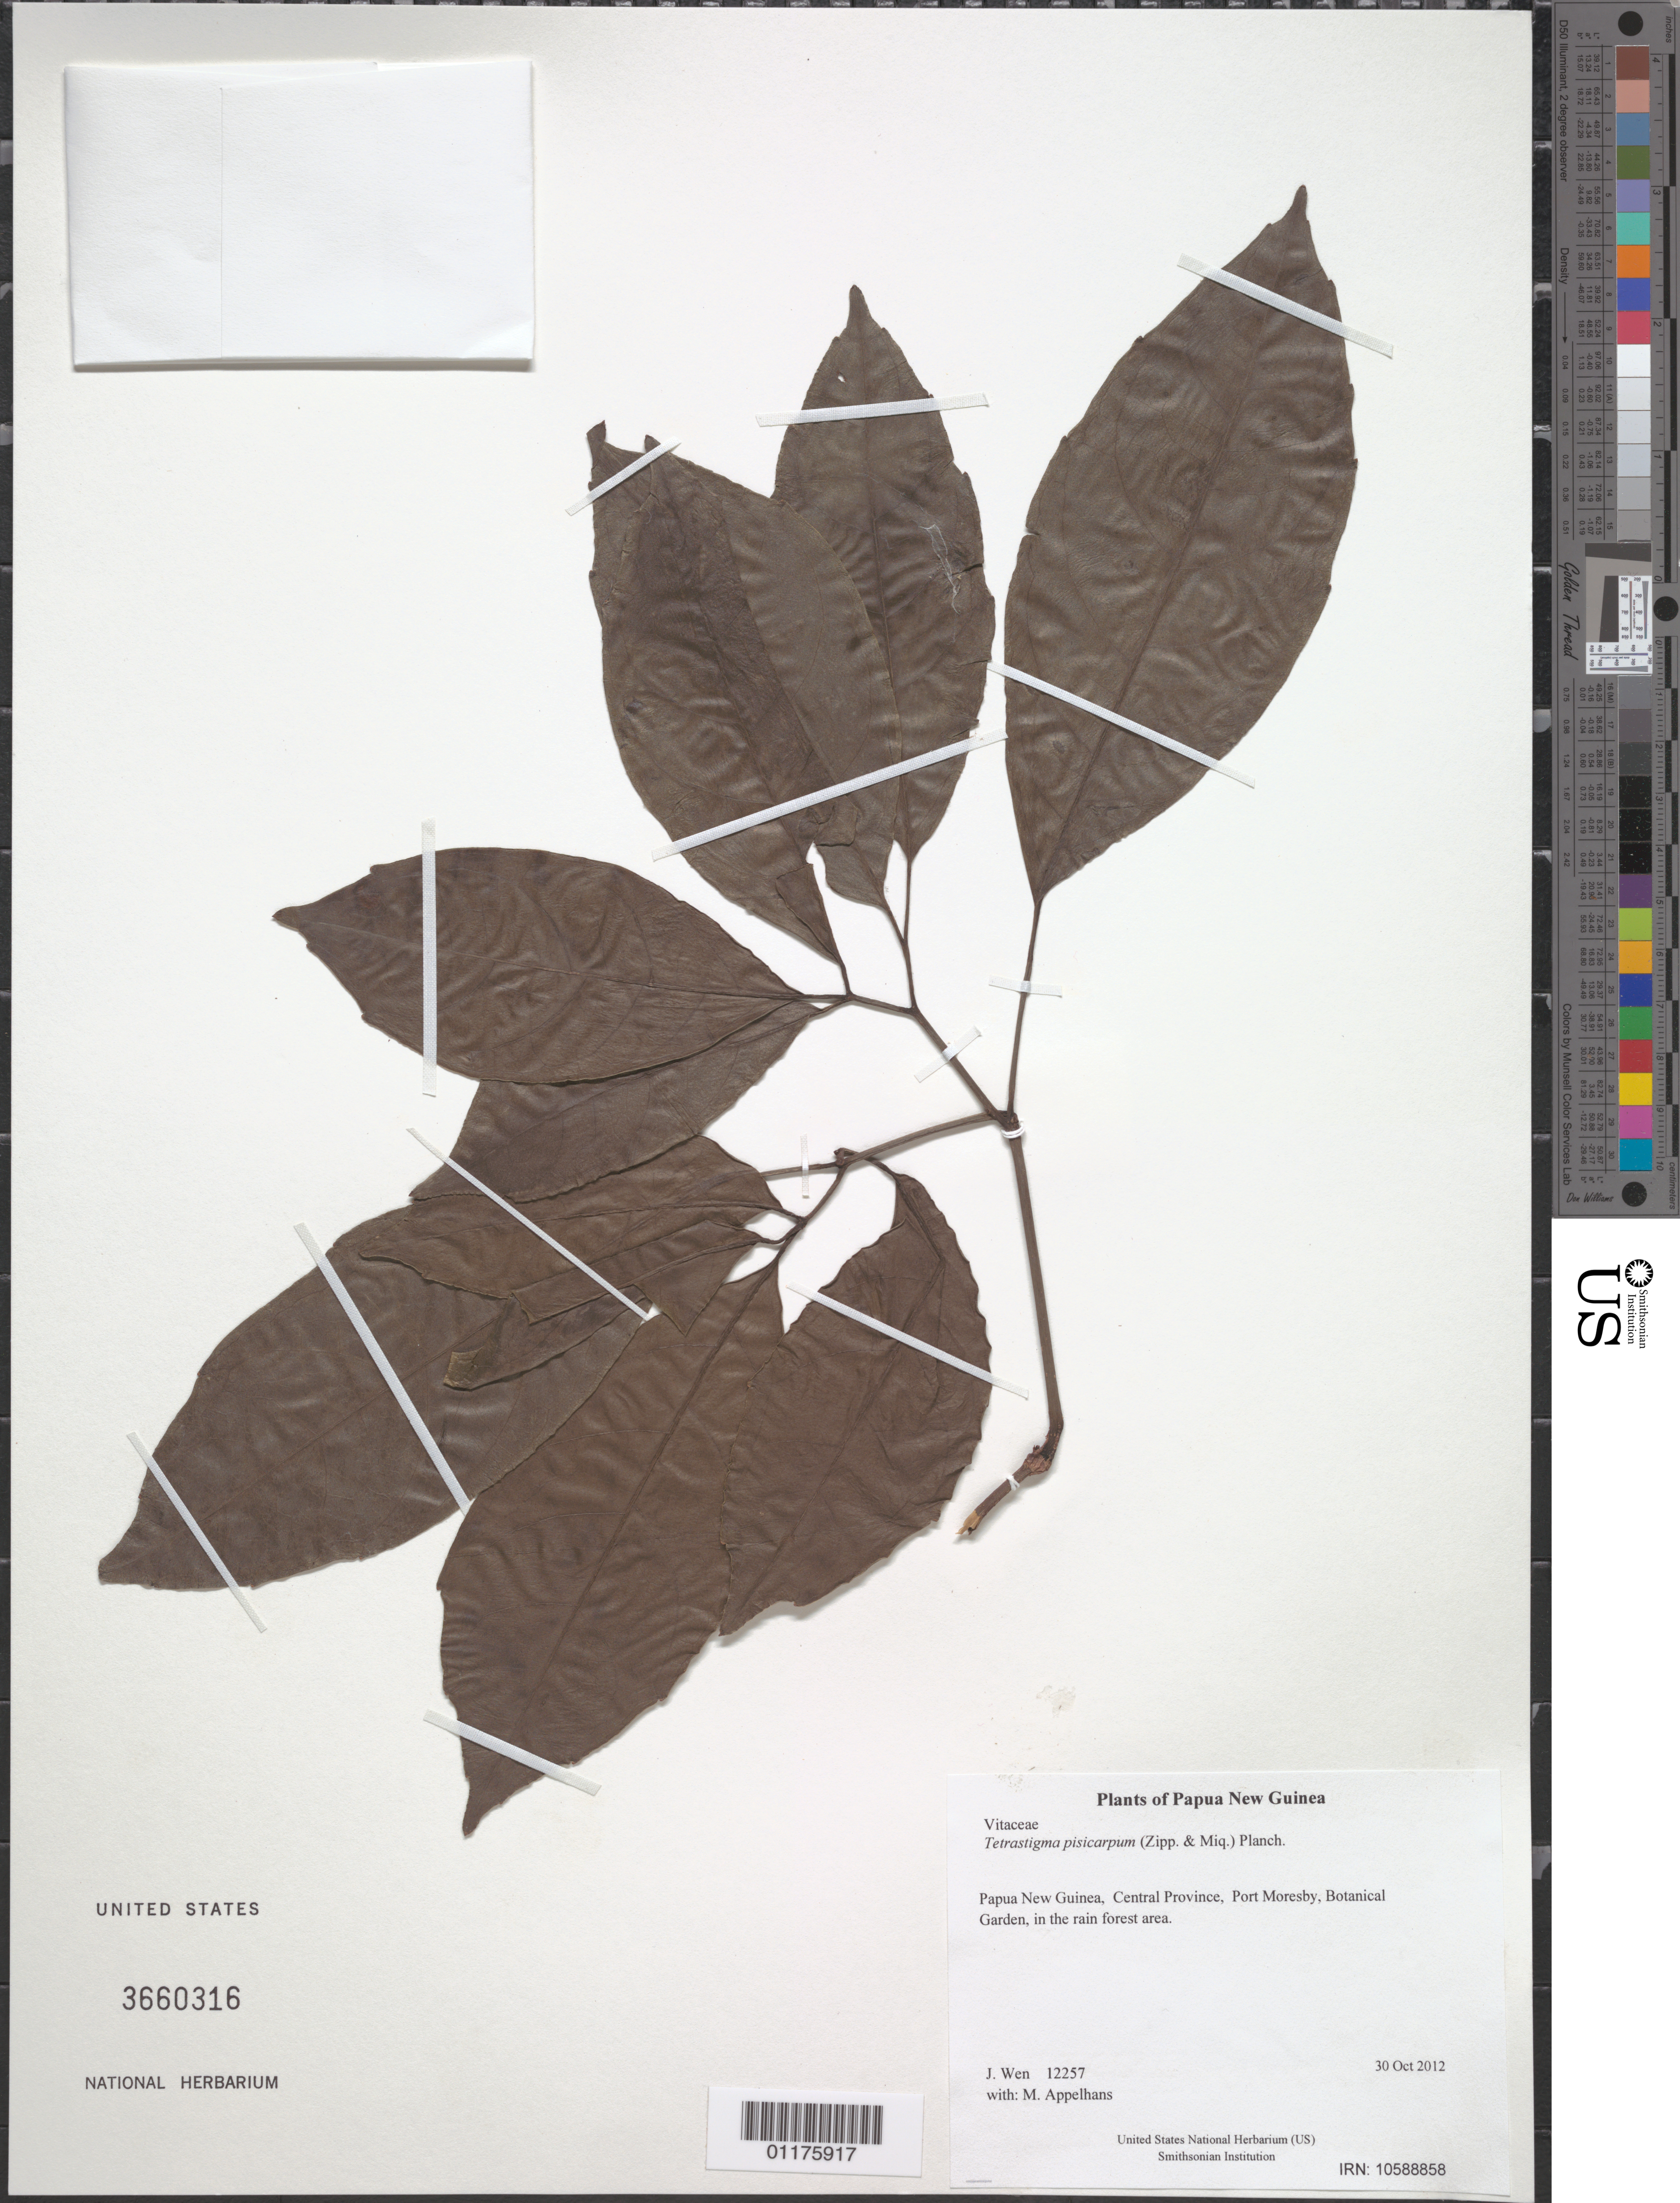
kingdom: Plantae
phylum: Tracheophyta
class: Magnoliopsida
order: Vitales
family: Vitaceae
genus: Tetrastigma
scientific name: Tetrastigma pisicarpum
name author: (Zipp. & Miq.) Planch.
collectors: M. Appelhans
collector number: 12257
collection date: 2012-10-30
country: Papua New Guinea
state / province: Central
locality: Port Moresby, Botanical Garden, in the rain forest area.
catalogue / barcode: US 3660316